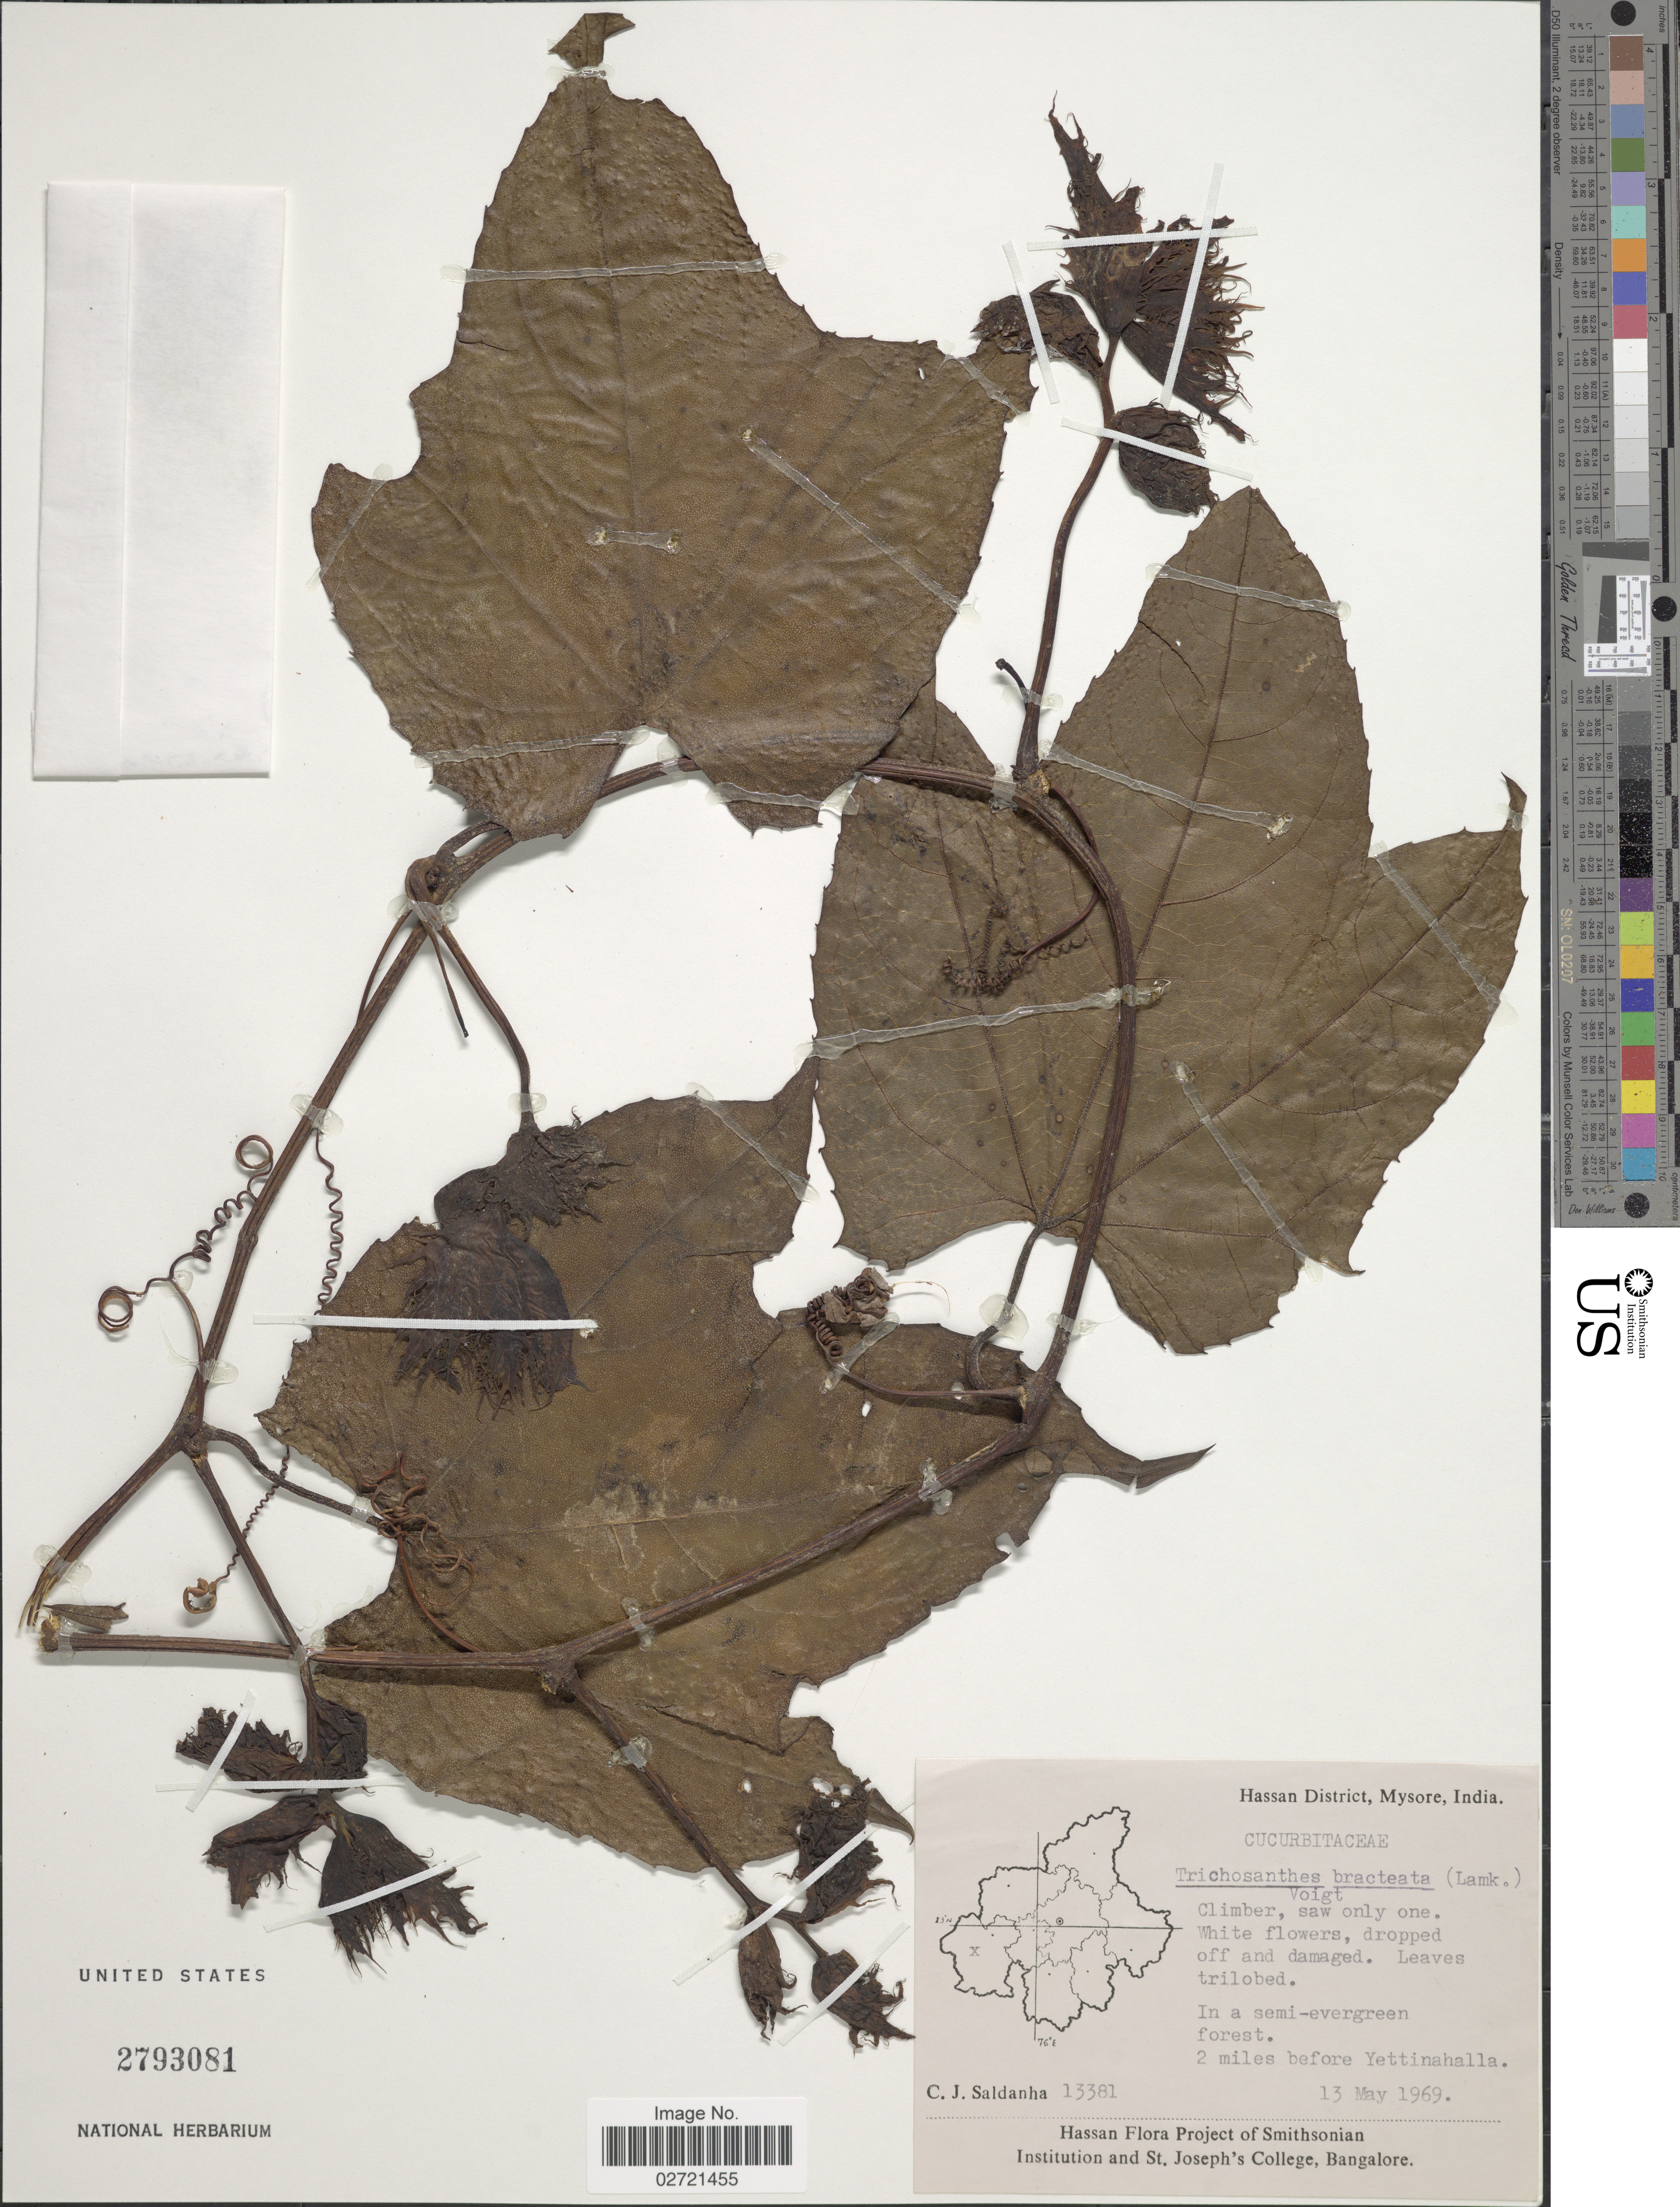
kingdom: Plantae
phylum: Tracheophyta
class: Magnoliopsida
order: Cucurbitales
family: Cucurbitaceae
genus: Trichosanthes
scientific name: Trichosanthes bracteata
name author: (Lam.) Voigt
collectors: C. J. Saldanha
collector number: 13381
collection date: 1969-05-13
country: India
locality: Hassan District, Mysore, 2 miles before Yettinahalla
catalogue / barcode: US 2793081